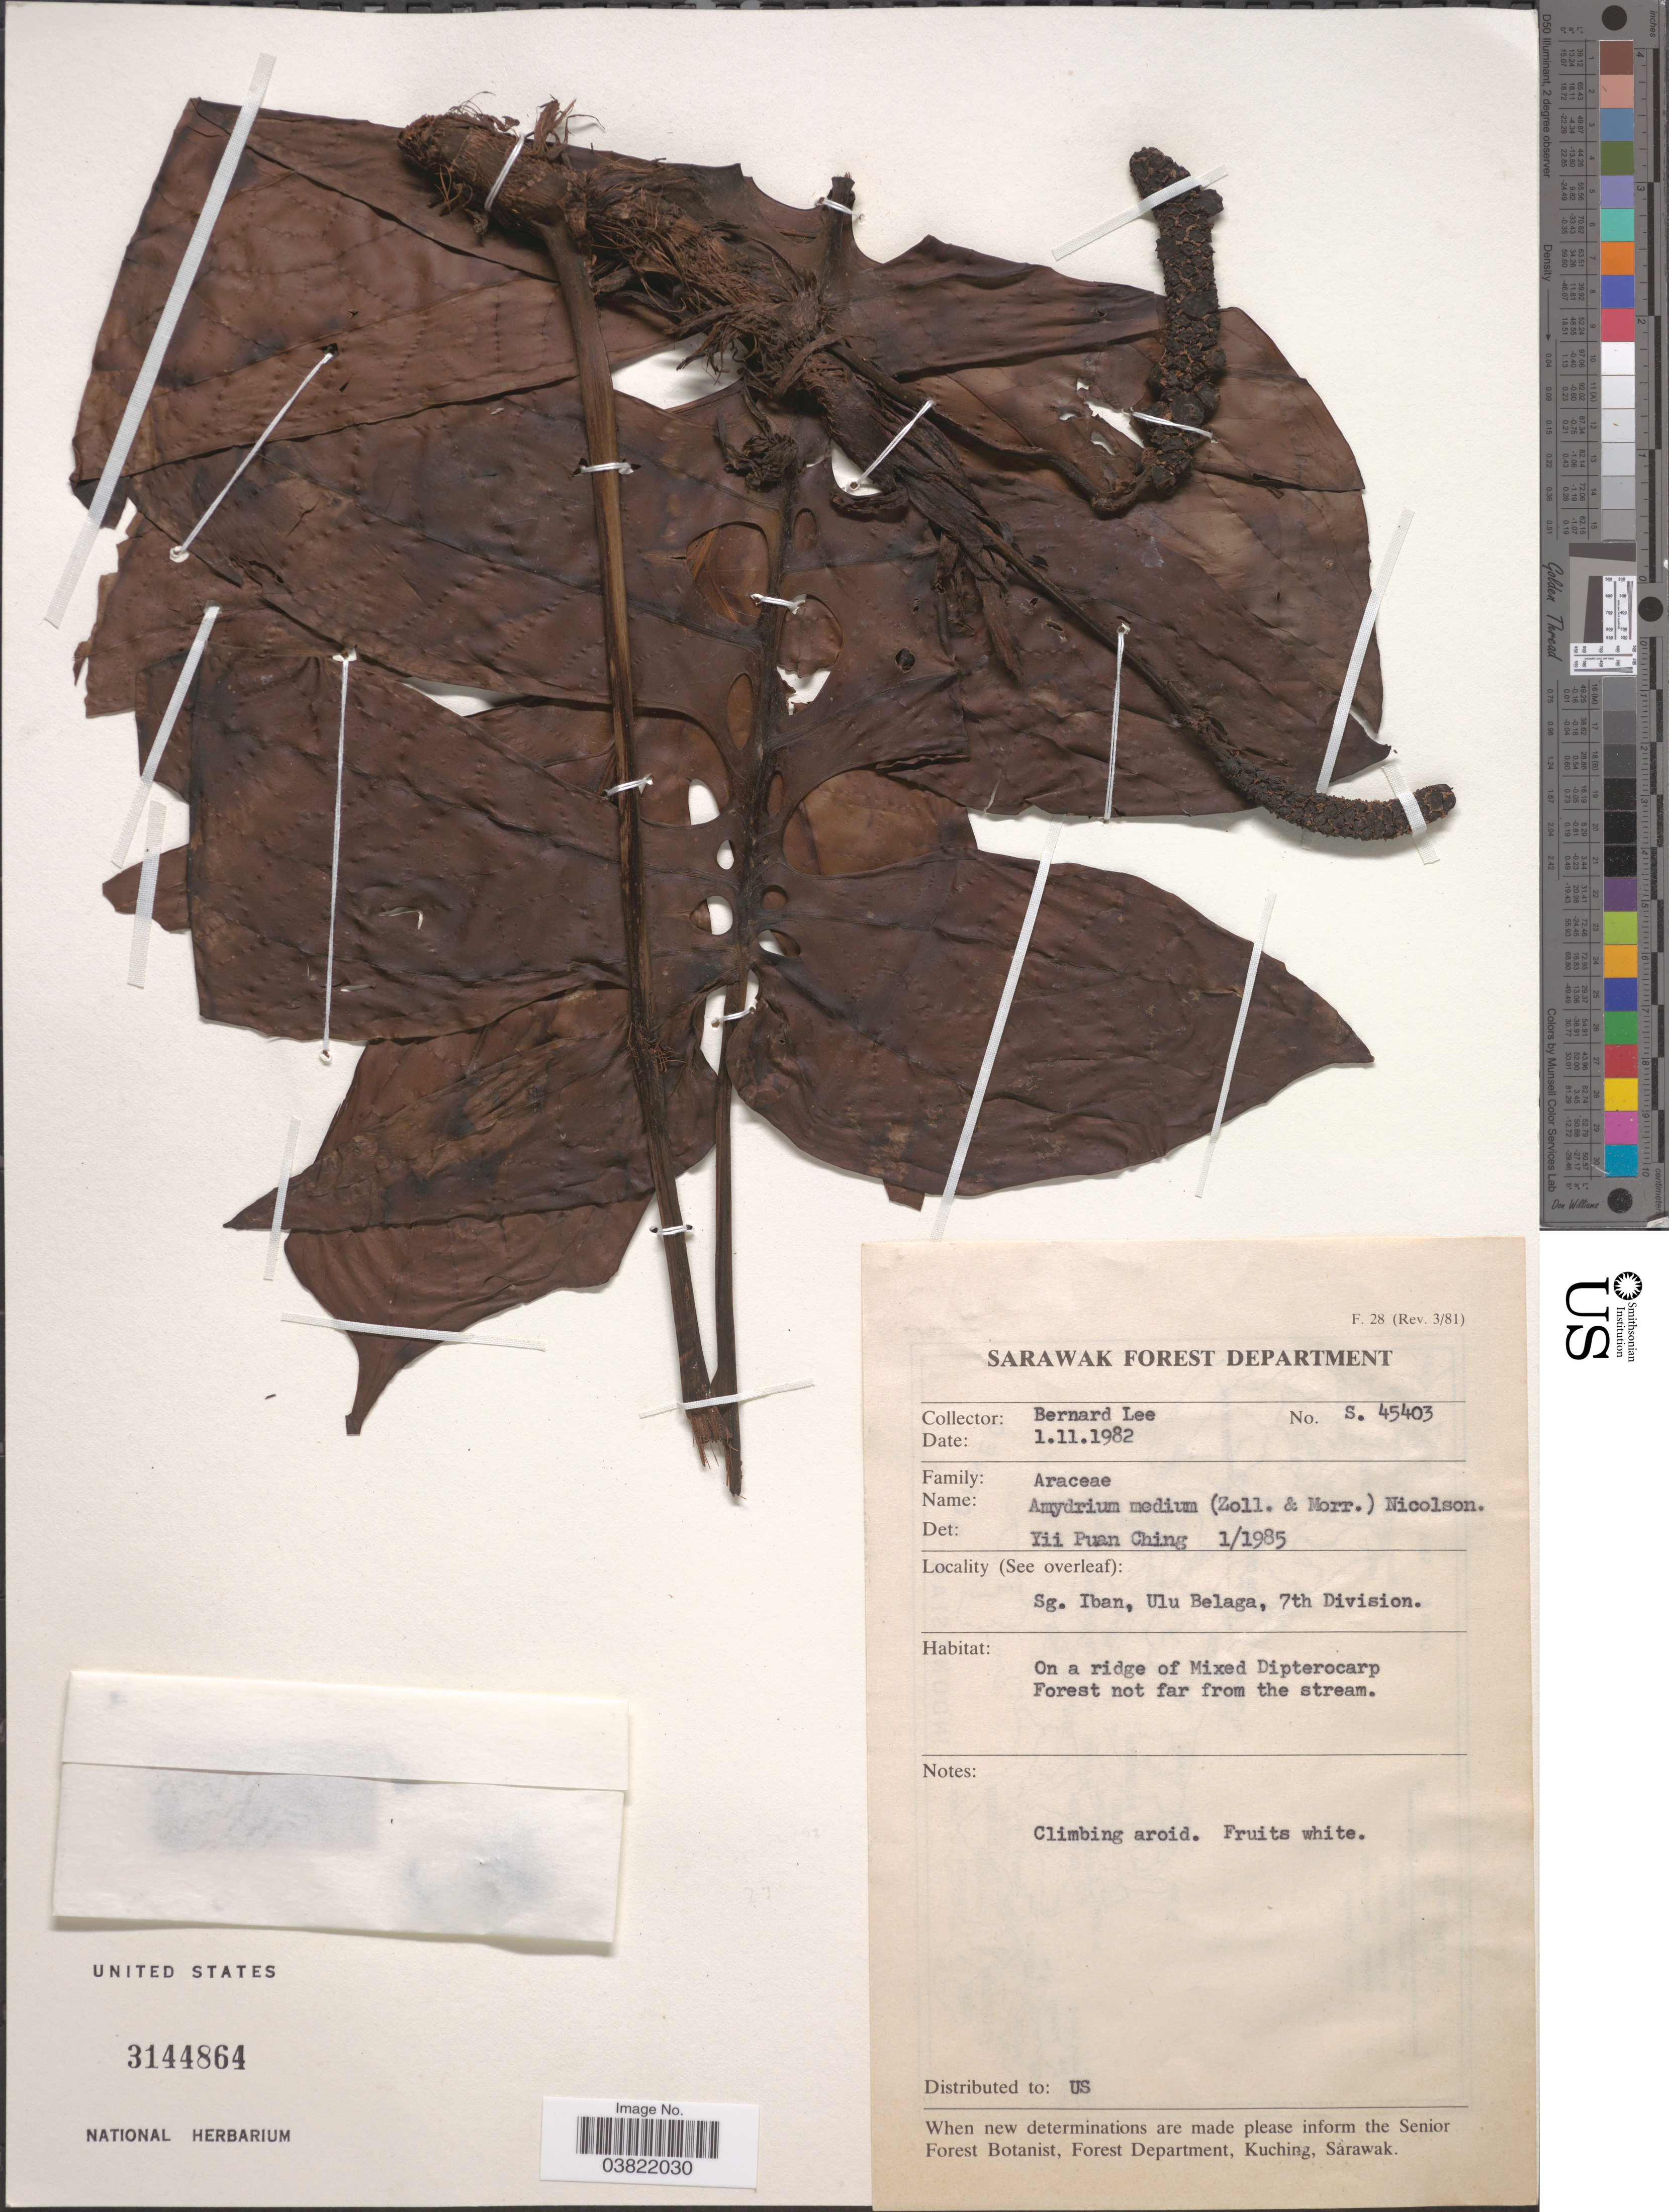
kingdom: Plantae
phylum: Tracheophyta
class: Liliopsida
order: Alismatales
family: Araceae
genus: Amydrium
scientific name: Amydrium medium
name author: (Zoll. & Moritzi) Nicolson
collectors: B. Lee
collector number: S45403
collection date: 1982-11-01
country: Malaysia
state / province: Sarawak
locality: Sg. Iban, Ulu Belaga, 7th Division.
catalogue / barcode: US 3144864